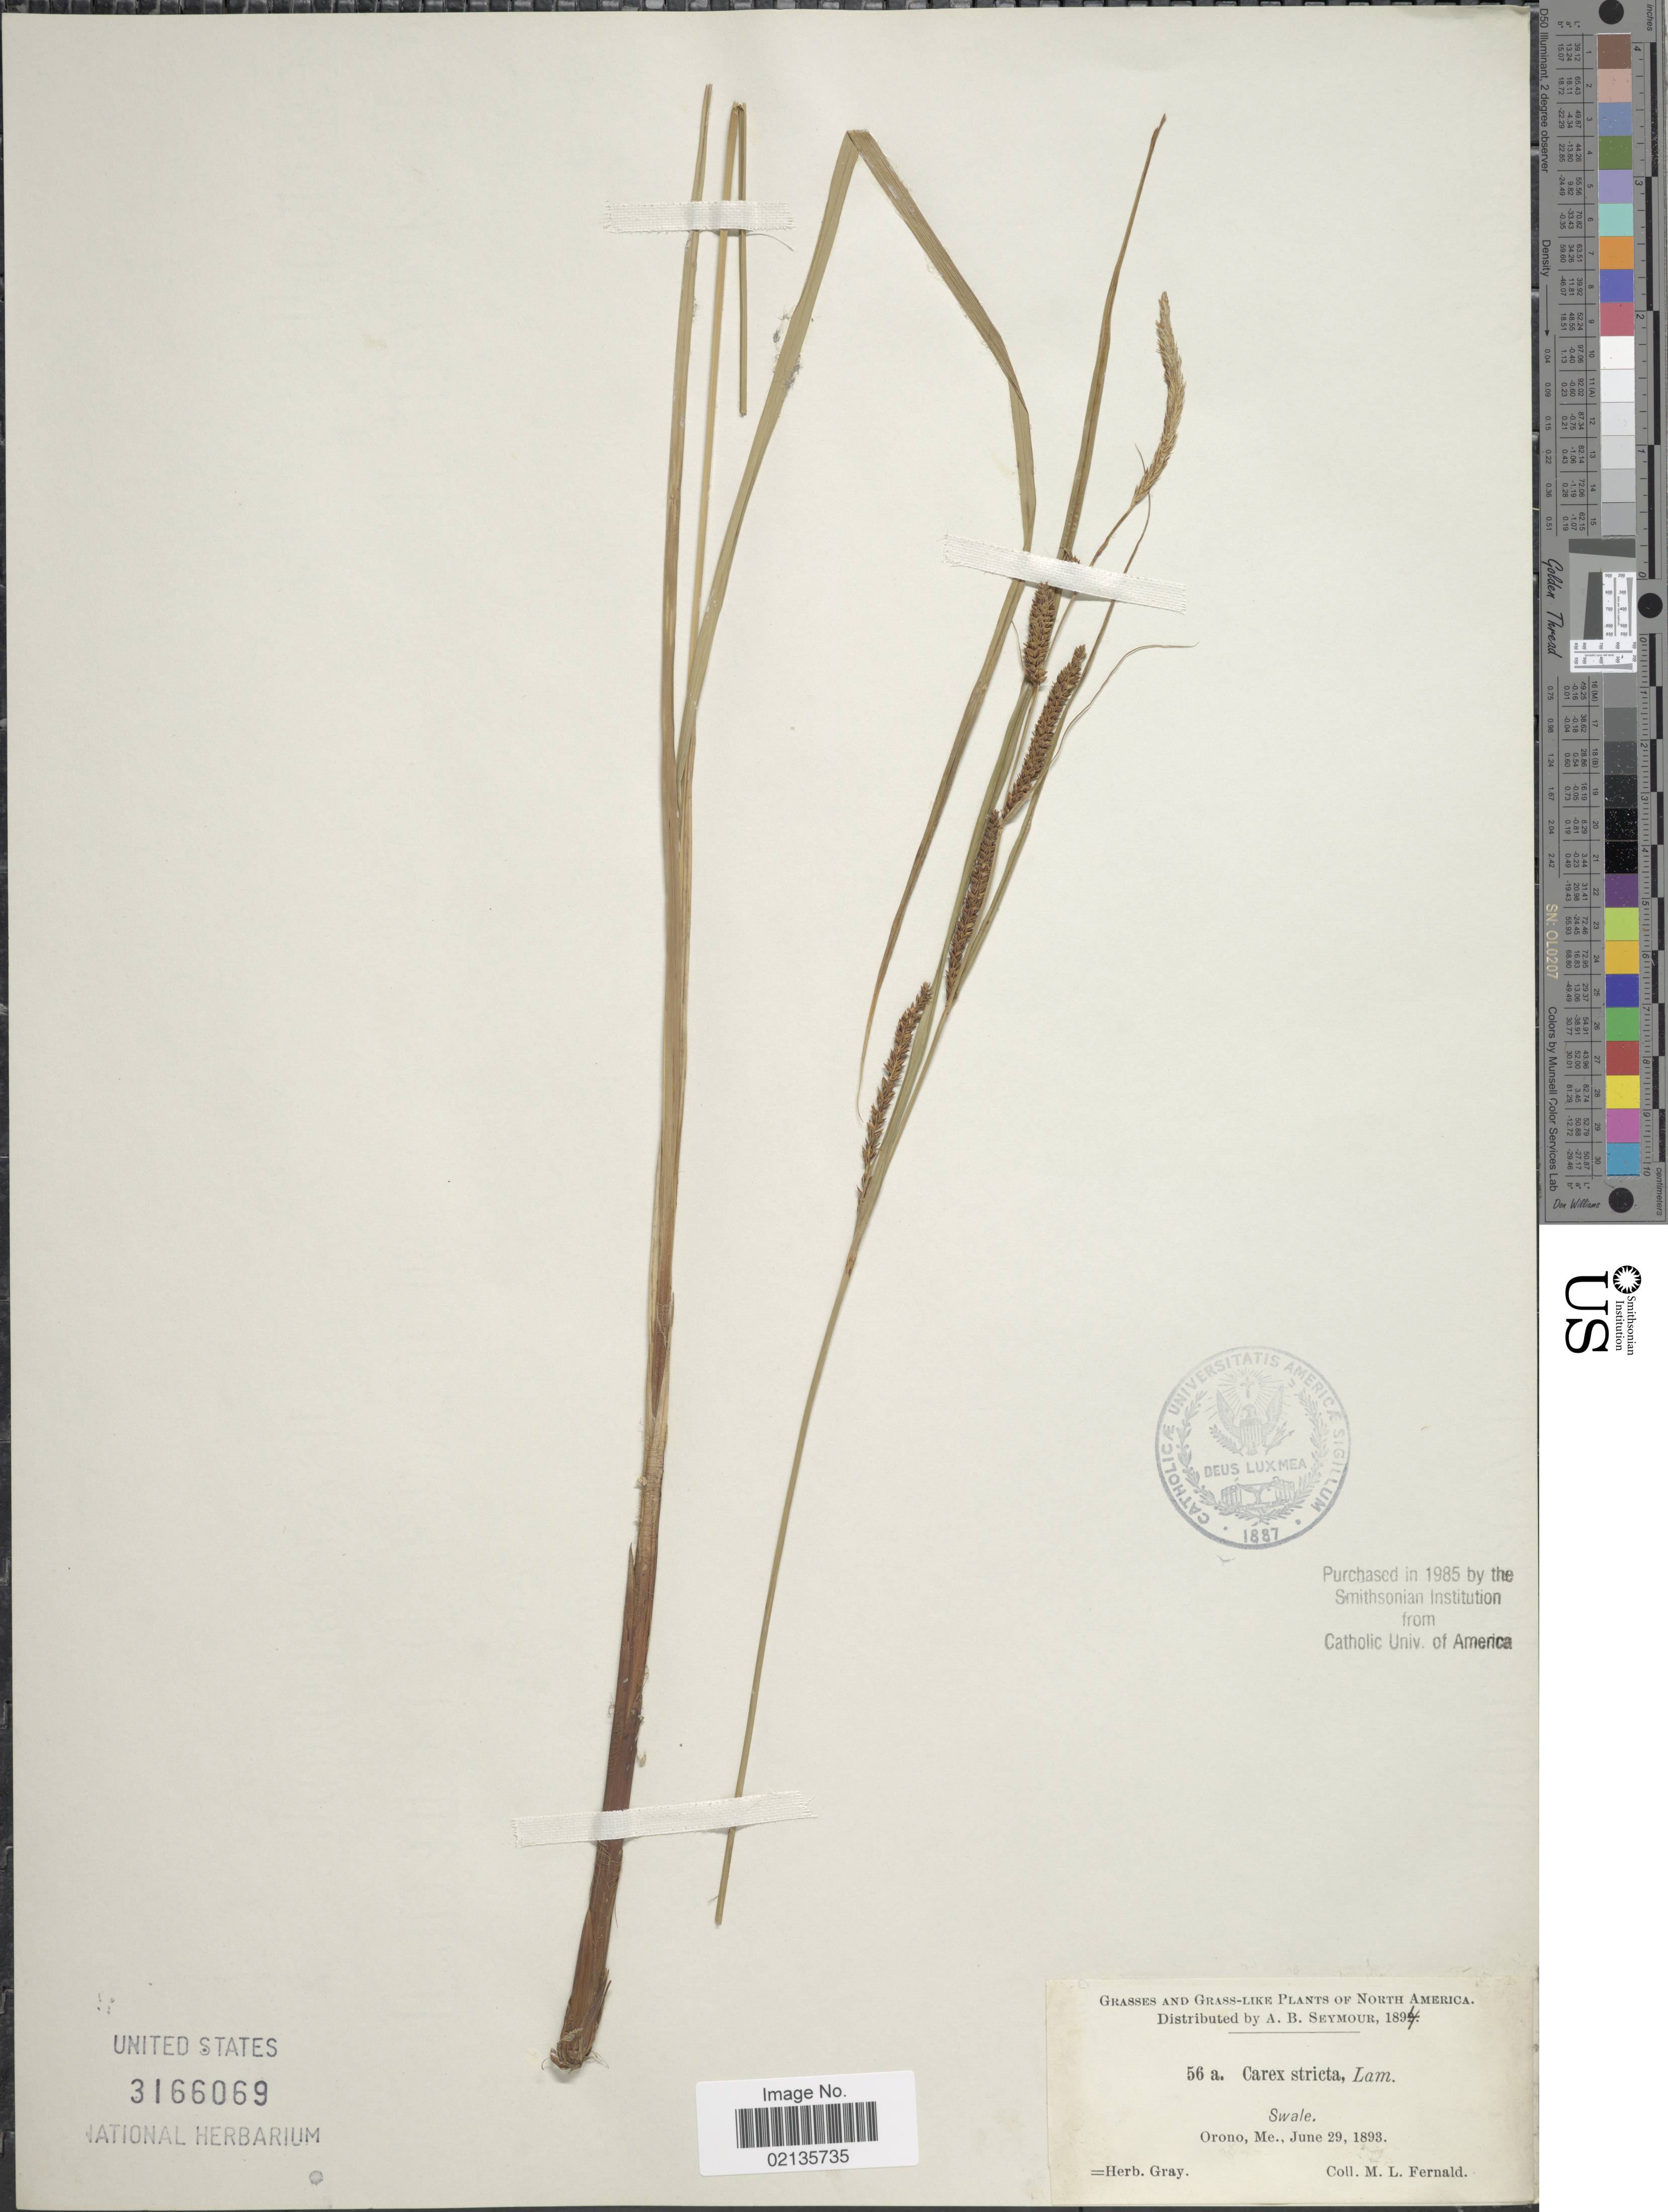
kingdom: Plantae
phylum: Tracheophyta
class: Liliopsida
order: Poales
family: Cyperaceae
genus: Carex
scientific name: Carex stricta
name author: Lam.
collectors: M. L. Fernald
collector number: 56a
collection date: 1893-06-29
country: United States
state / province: Maine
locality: Orono, Me.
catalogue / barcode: US 3166069